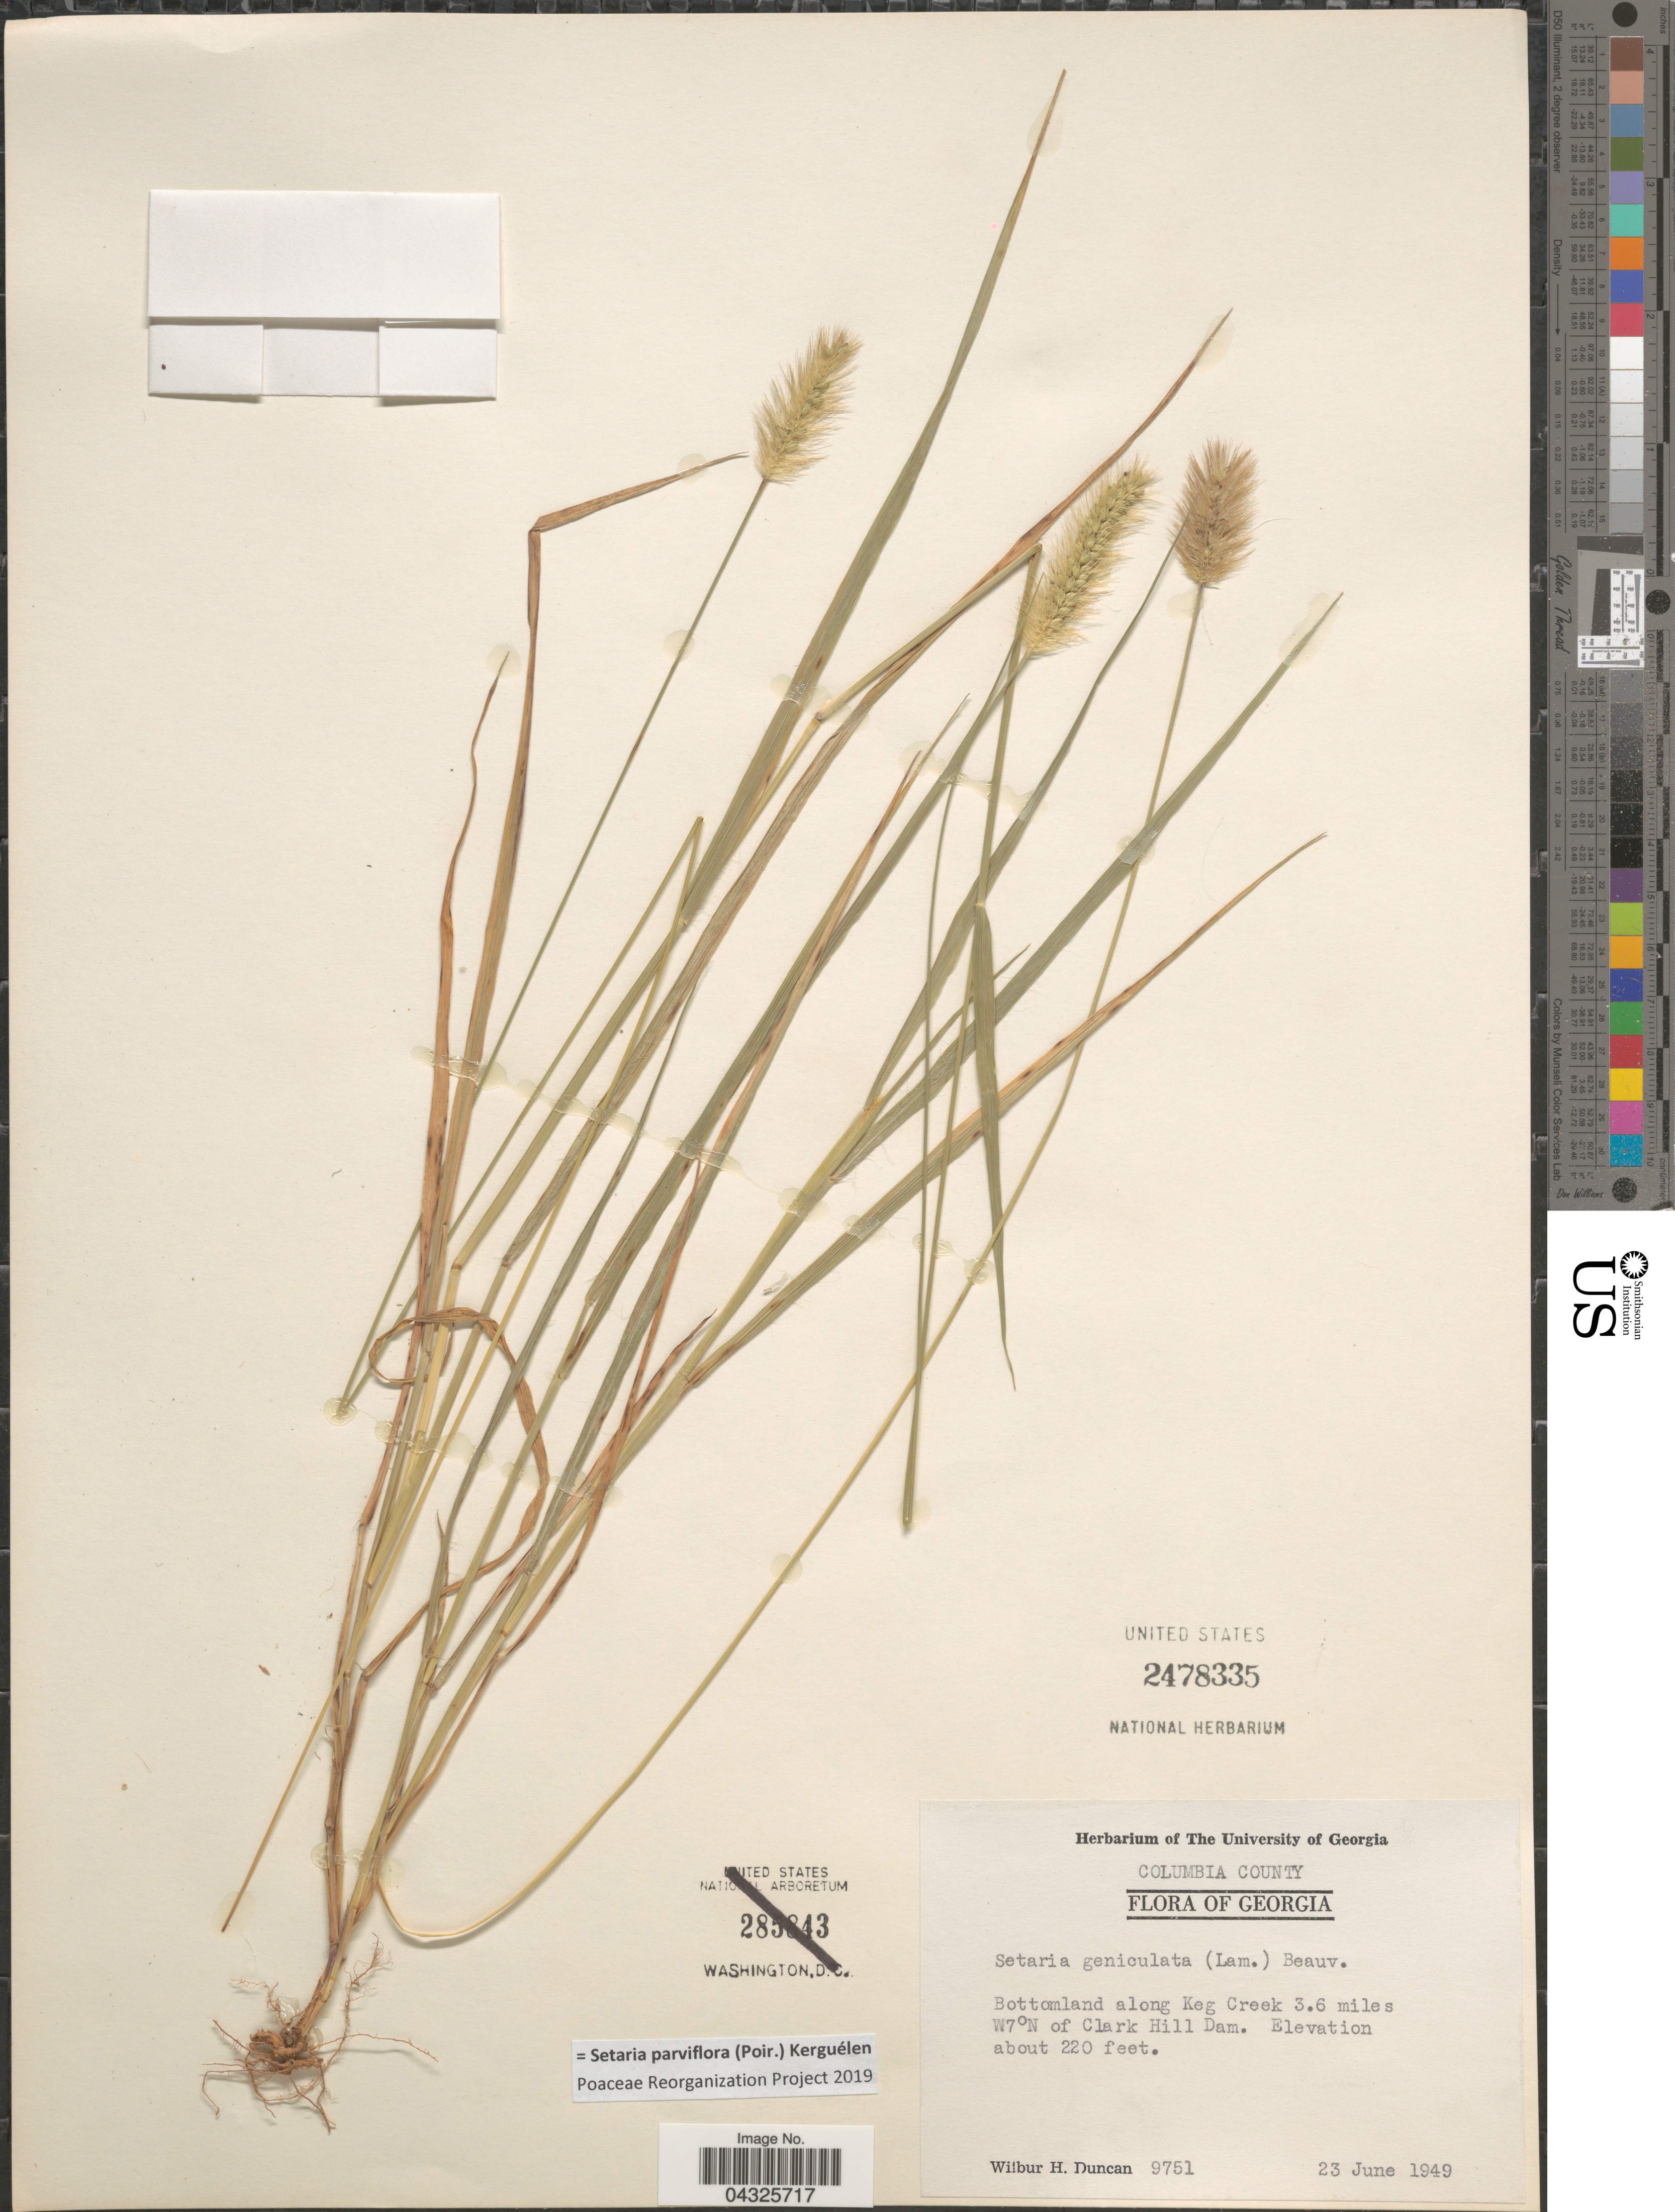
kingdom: Plantae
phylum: Tracheophyta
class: Liliopsida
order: Poales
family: Poaceae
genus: Setaria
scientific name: Setaria parviflora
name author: (Poir.) Kerguélen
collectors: W. H. Duncan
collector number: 9751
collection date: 1949-06-23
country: United States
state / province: Georgia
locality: Columbia County. Bottomland along Keg Creek 3.6 miles W7°N of Clark Hill Dam.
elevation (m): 67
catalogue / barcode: US 2478335